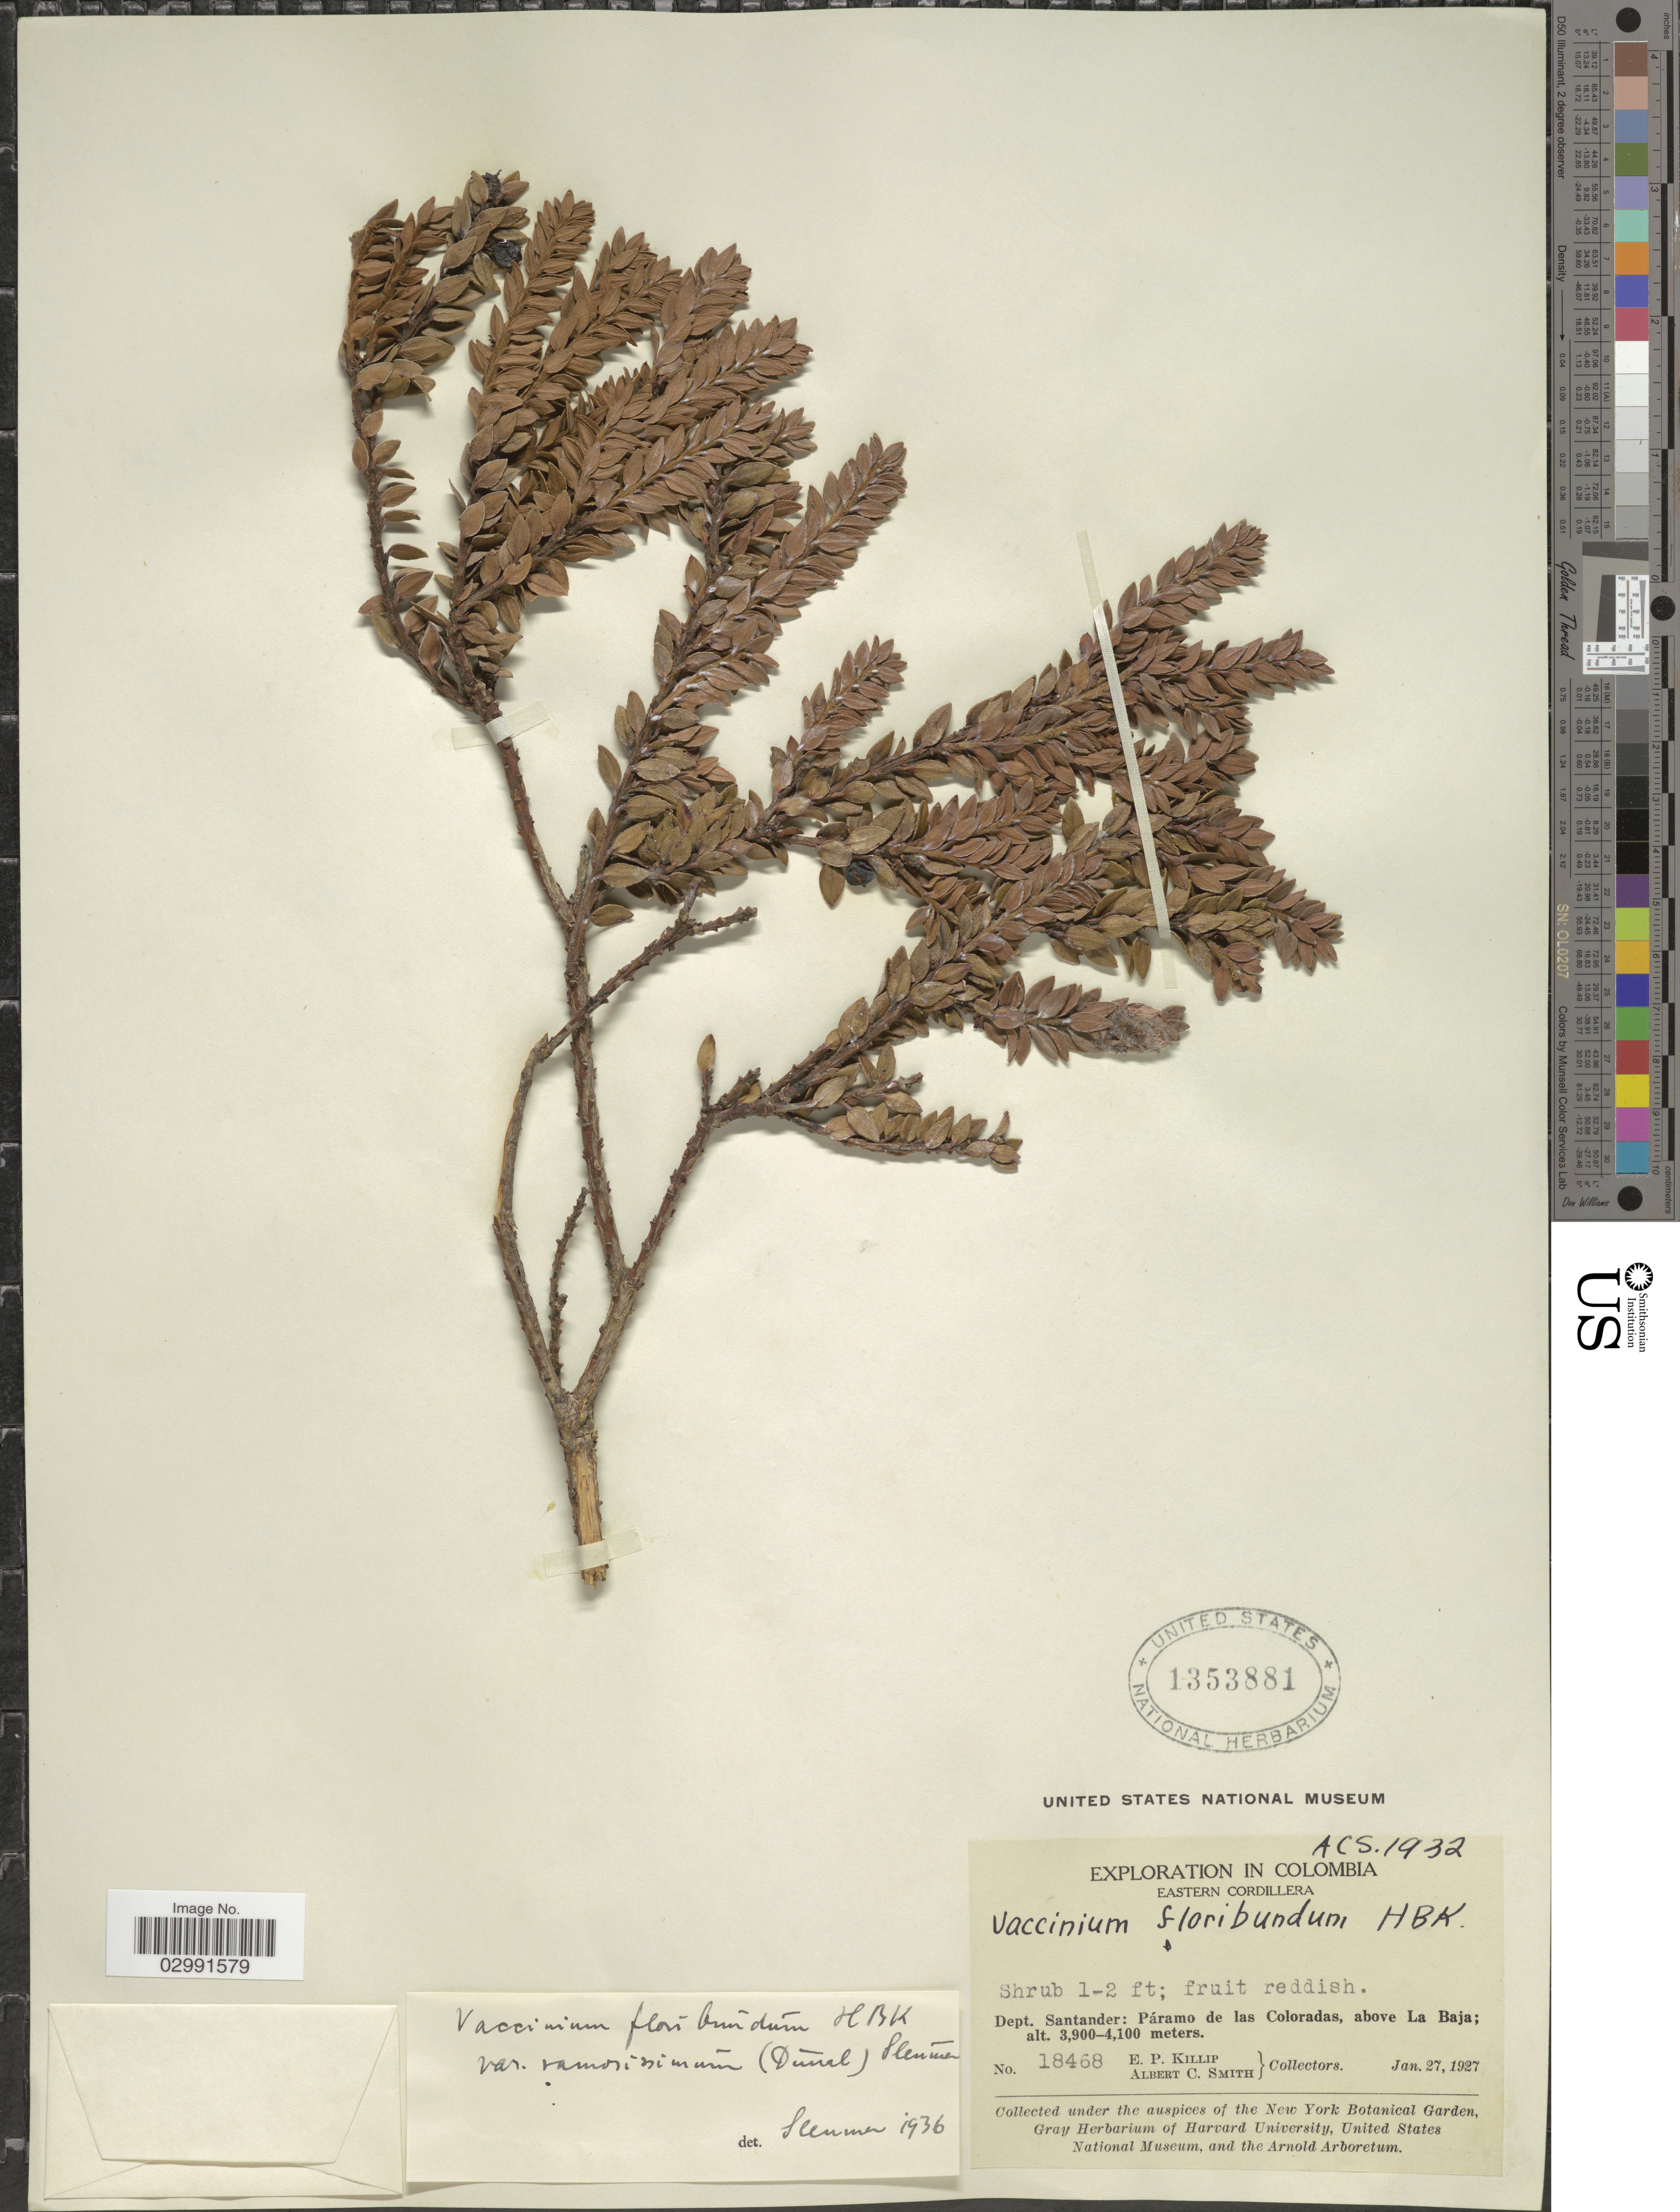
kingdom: Plantae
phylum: Tracheophyta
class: Magnoliopsida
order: Ericales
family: Ericaceae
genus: Vaccinium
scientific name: Vaccinium floribundum var. ramosissimum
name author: Kunth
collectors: E. P. Killip & A. C. Smith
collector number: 18468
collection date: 1927-01-27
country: Colombia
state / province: Santander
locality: Eastern Cordillera. Dept. Santander: Páramo de las Coloradas, above La Baja.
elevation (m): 3900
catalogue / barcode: US 1353881